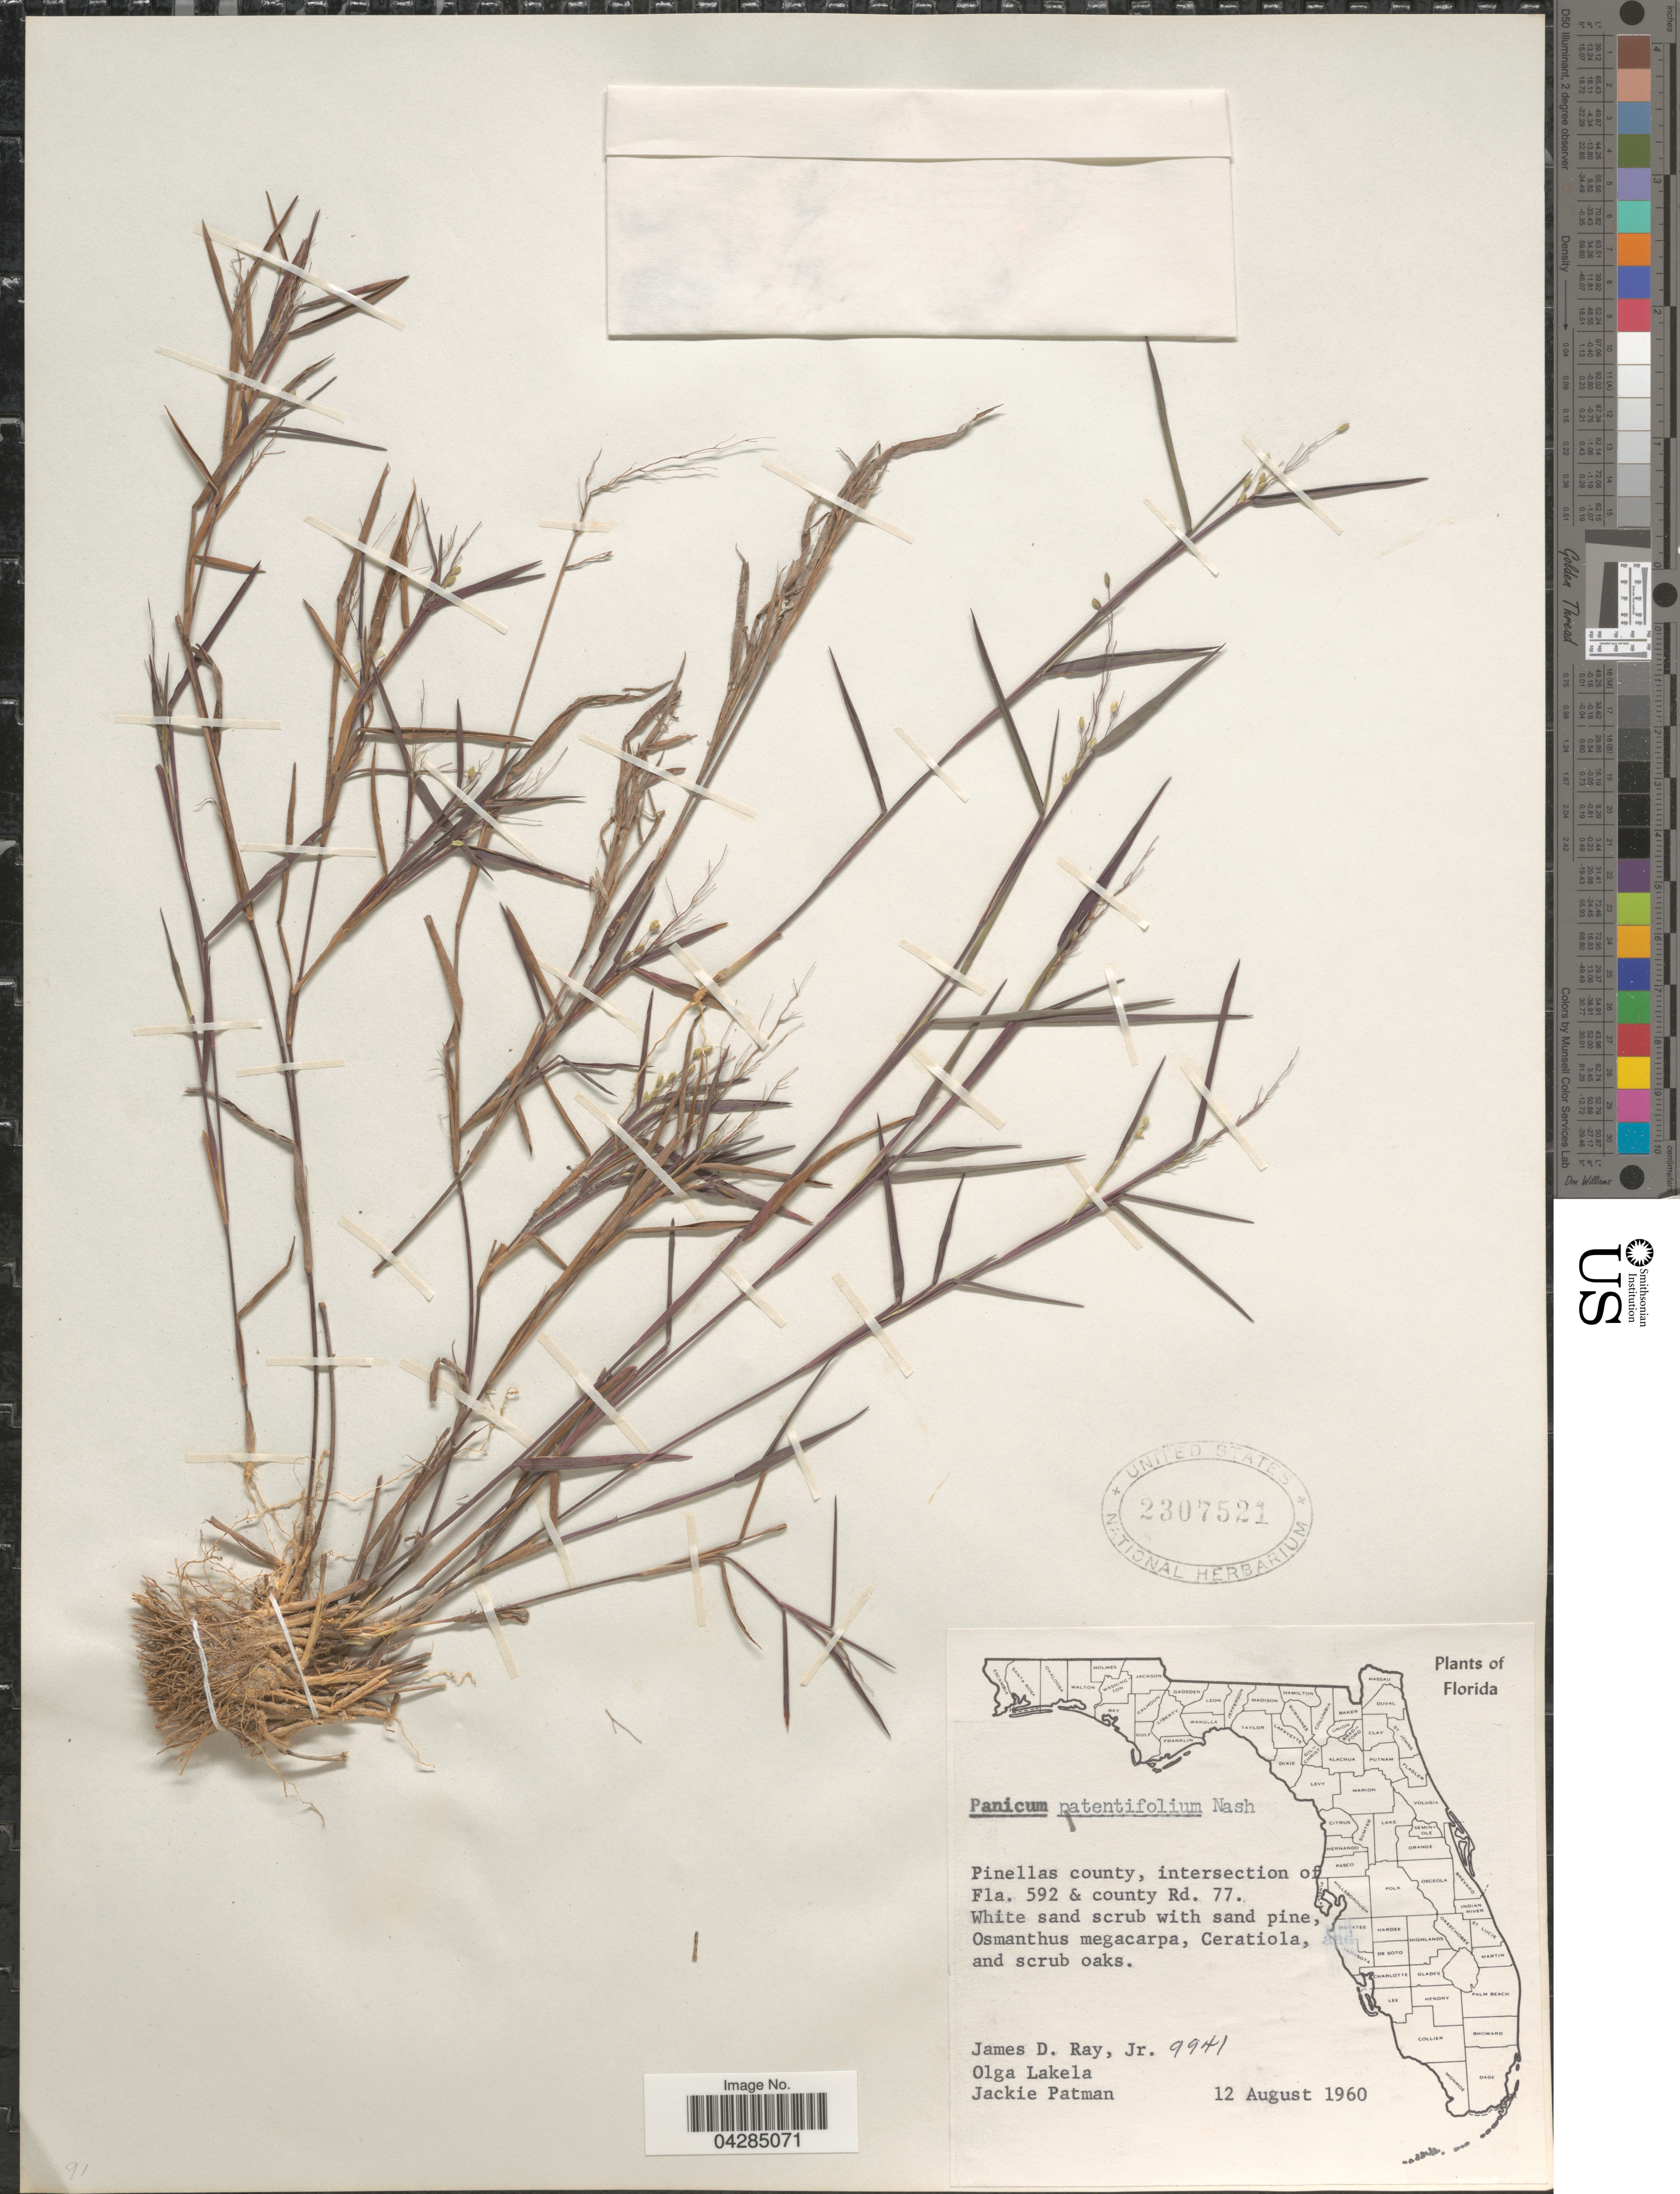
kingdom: Plantae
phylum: Tracheophyta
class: Liliopsida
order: Poales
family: Poaceae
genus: Dichanthelium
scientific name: Dichanthelium portoricense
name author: (Desv. ex Ham.) B.F. Hansen & Wunderlin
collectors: J. D. Ray Jr., O. Lakela & J. Patman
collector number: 9941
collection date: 1960-08-12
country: United States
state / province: Florida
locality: Pinellas county, intersection of Fla. 592 & county Rd. 77.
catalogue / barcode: US 2307521